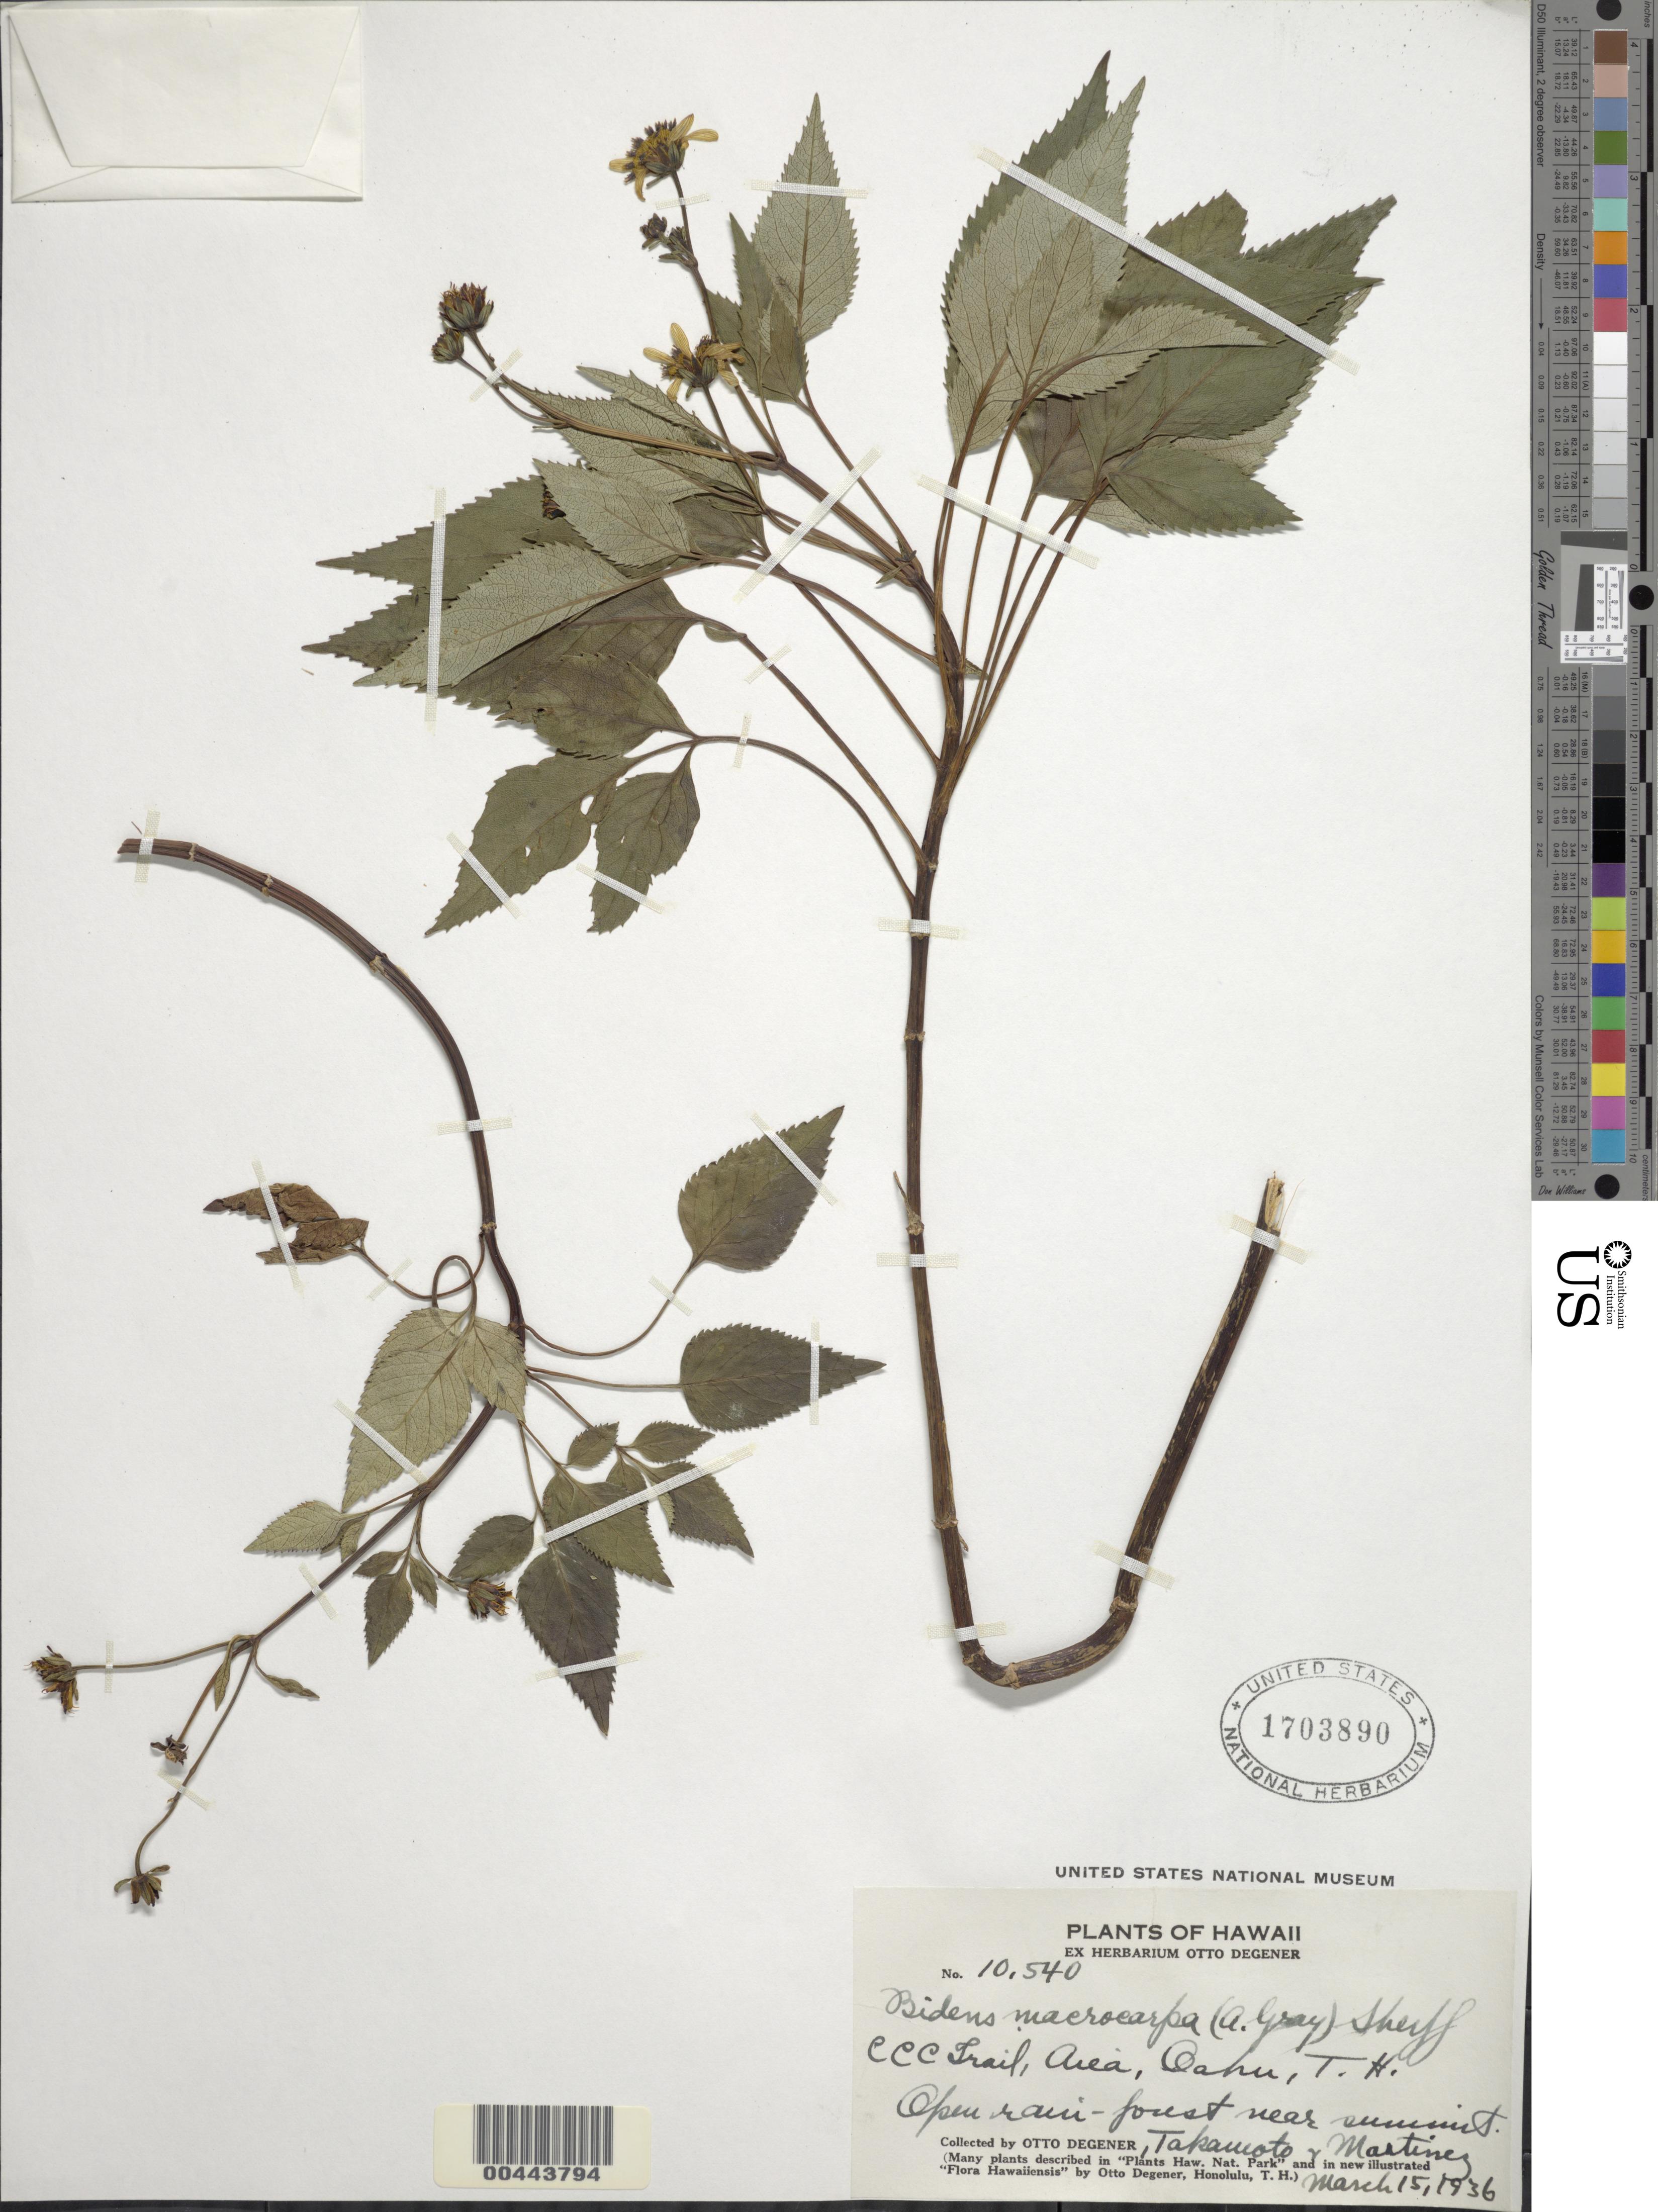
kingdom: Plantae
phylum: Tracheophyta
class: Magnoliopsida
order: Asterales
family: Asteraceae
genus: Bidens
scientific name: Bidens macrocarpa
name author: (A. Gray) Sherff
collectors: O. Degener, -. Takamoto & -- Martinez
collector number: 10540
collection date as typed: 15 Mar 1936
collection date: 1936-03-15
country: United States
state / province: Hawaii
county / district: Honolulu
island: Oahu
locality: C.C.C. Trail, Aiea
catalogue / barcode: US 1703890